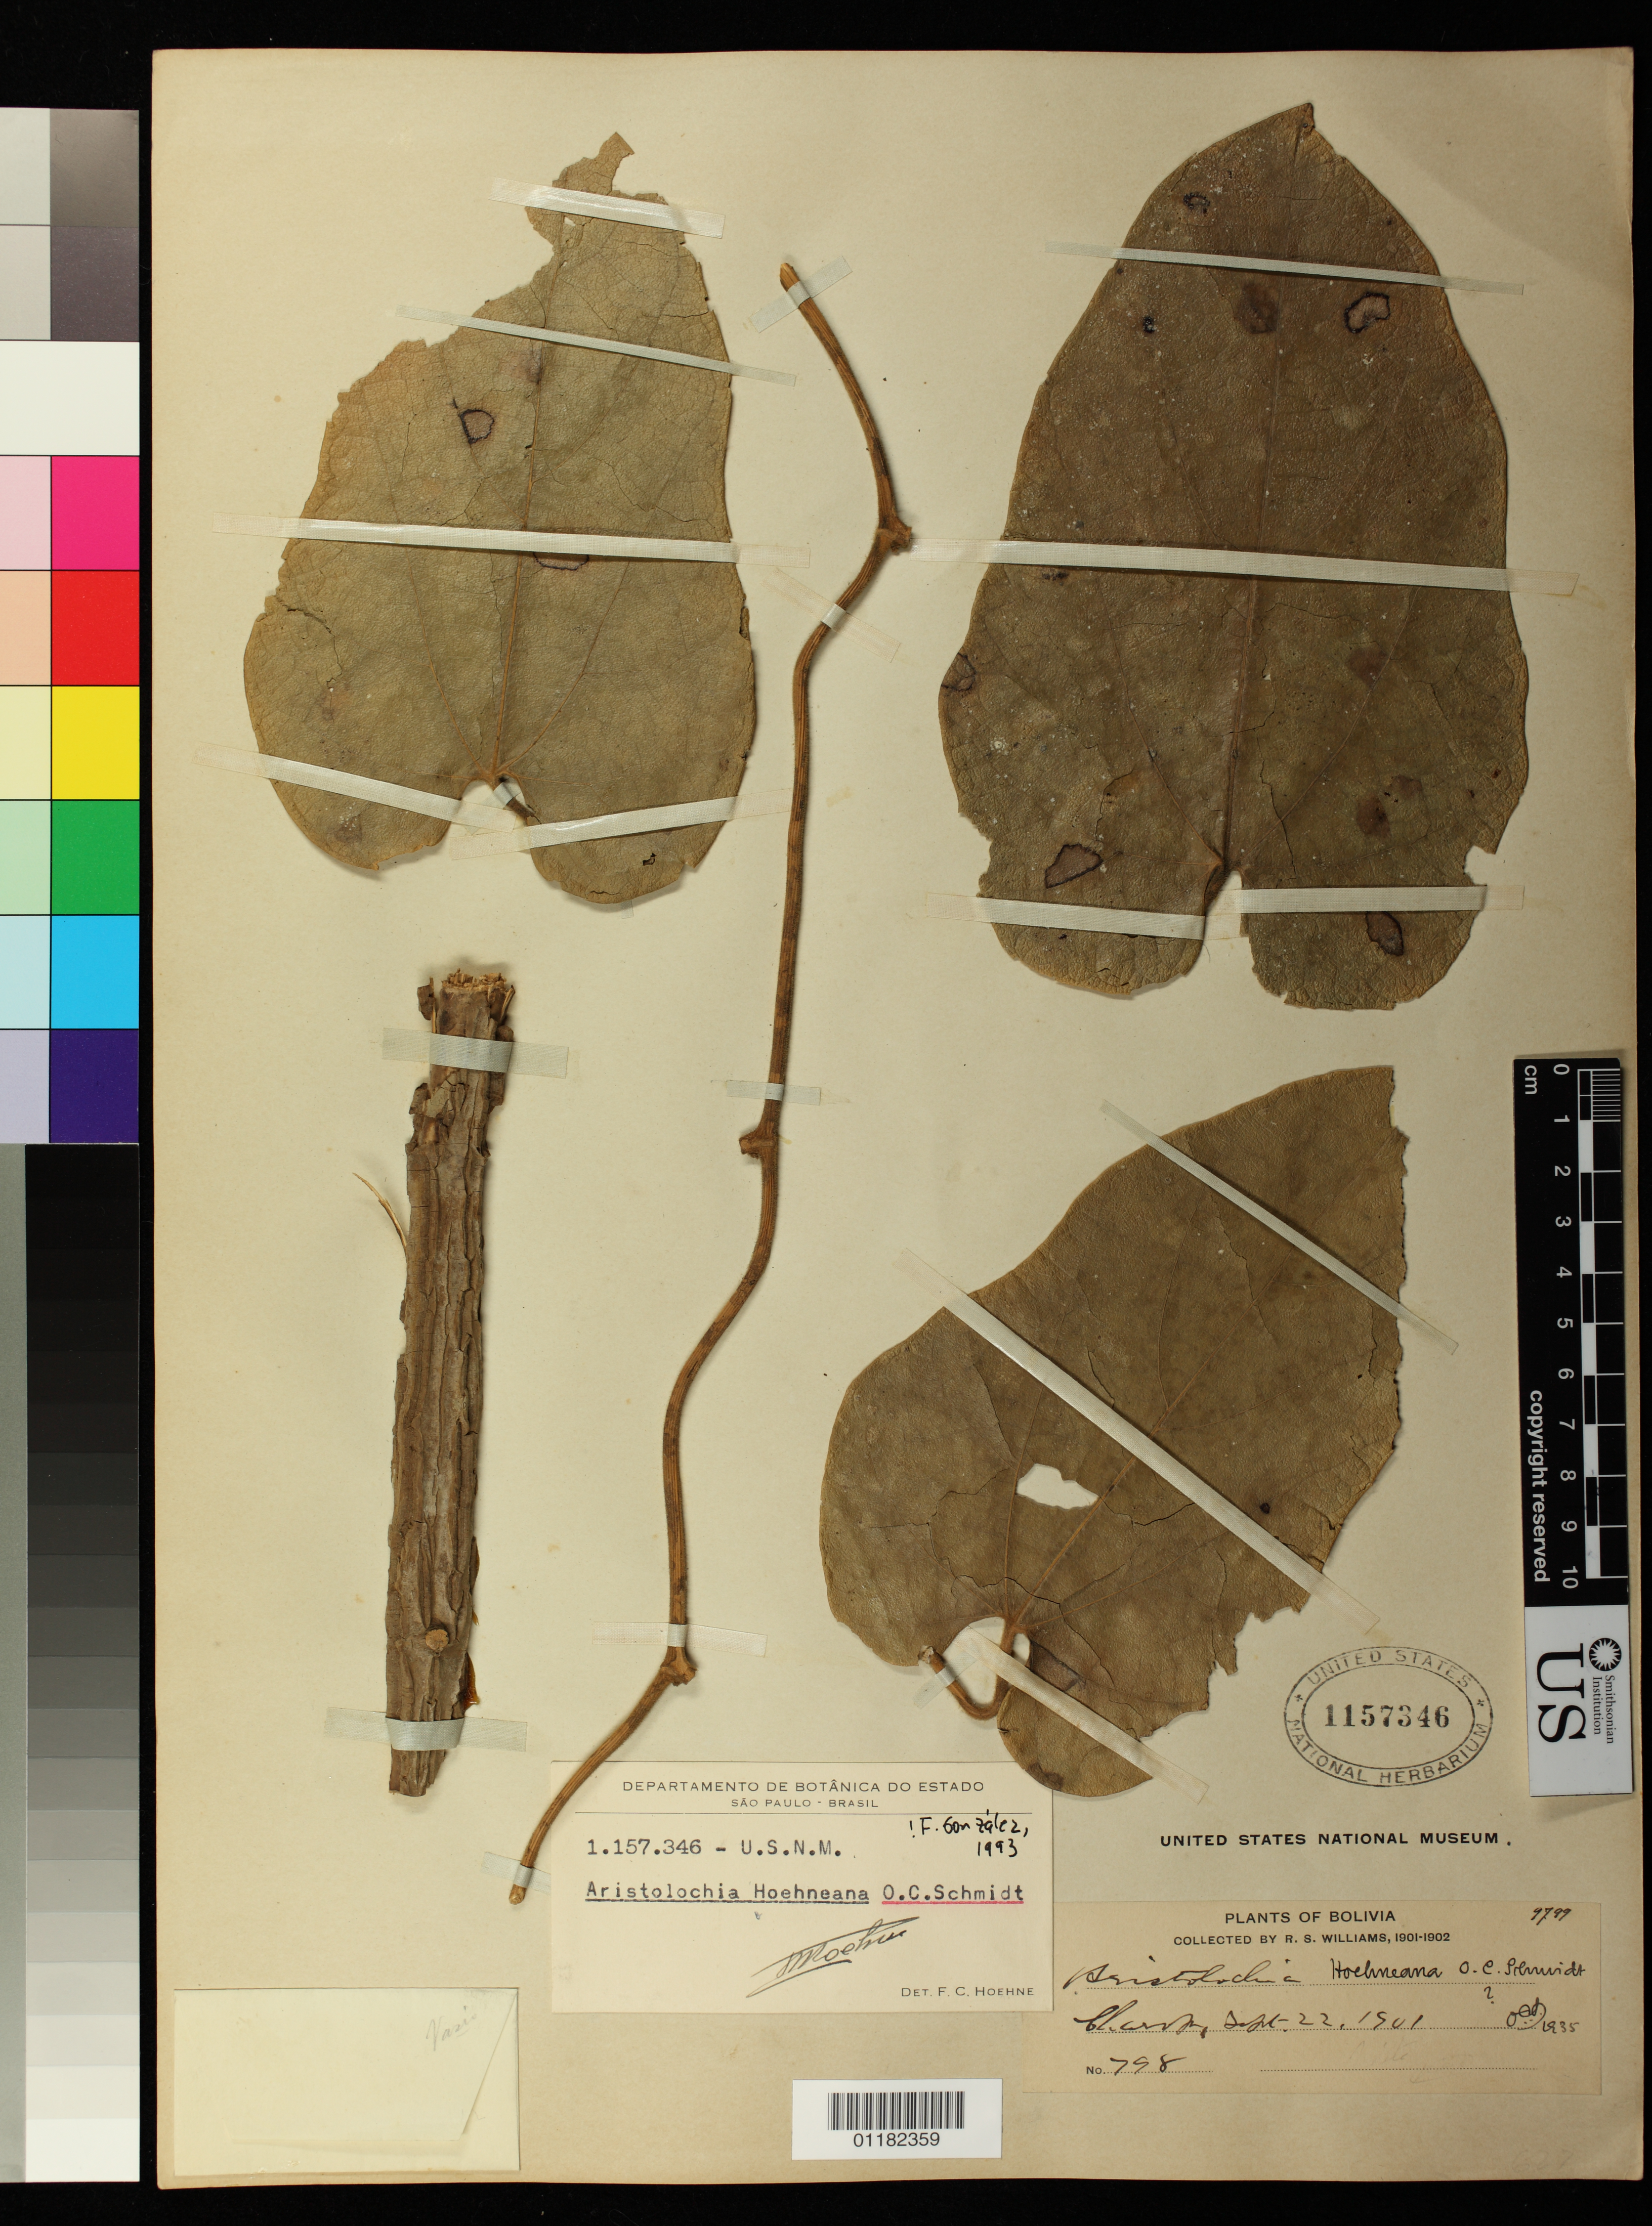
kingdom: Plantae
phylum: Tracheophyta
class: Magnoliopsida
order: Piperales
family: Aristolochiaceae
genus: Aristolochia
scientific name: Aristolochia hoehneana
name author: O.C. Schmidt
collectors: R. S. Williams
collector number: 798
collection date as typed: Sep. 22, 1901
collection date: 1901-09-22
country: Bolivia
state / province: La Páz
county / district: Larecaja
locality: Charopampa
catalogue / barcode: US 1157346